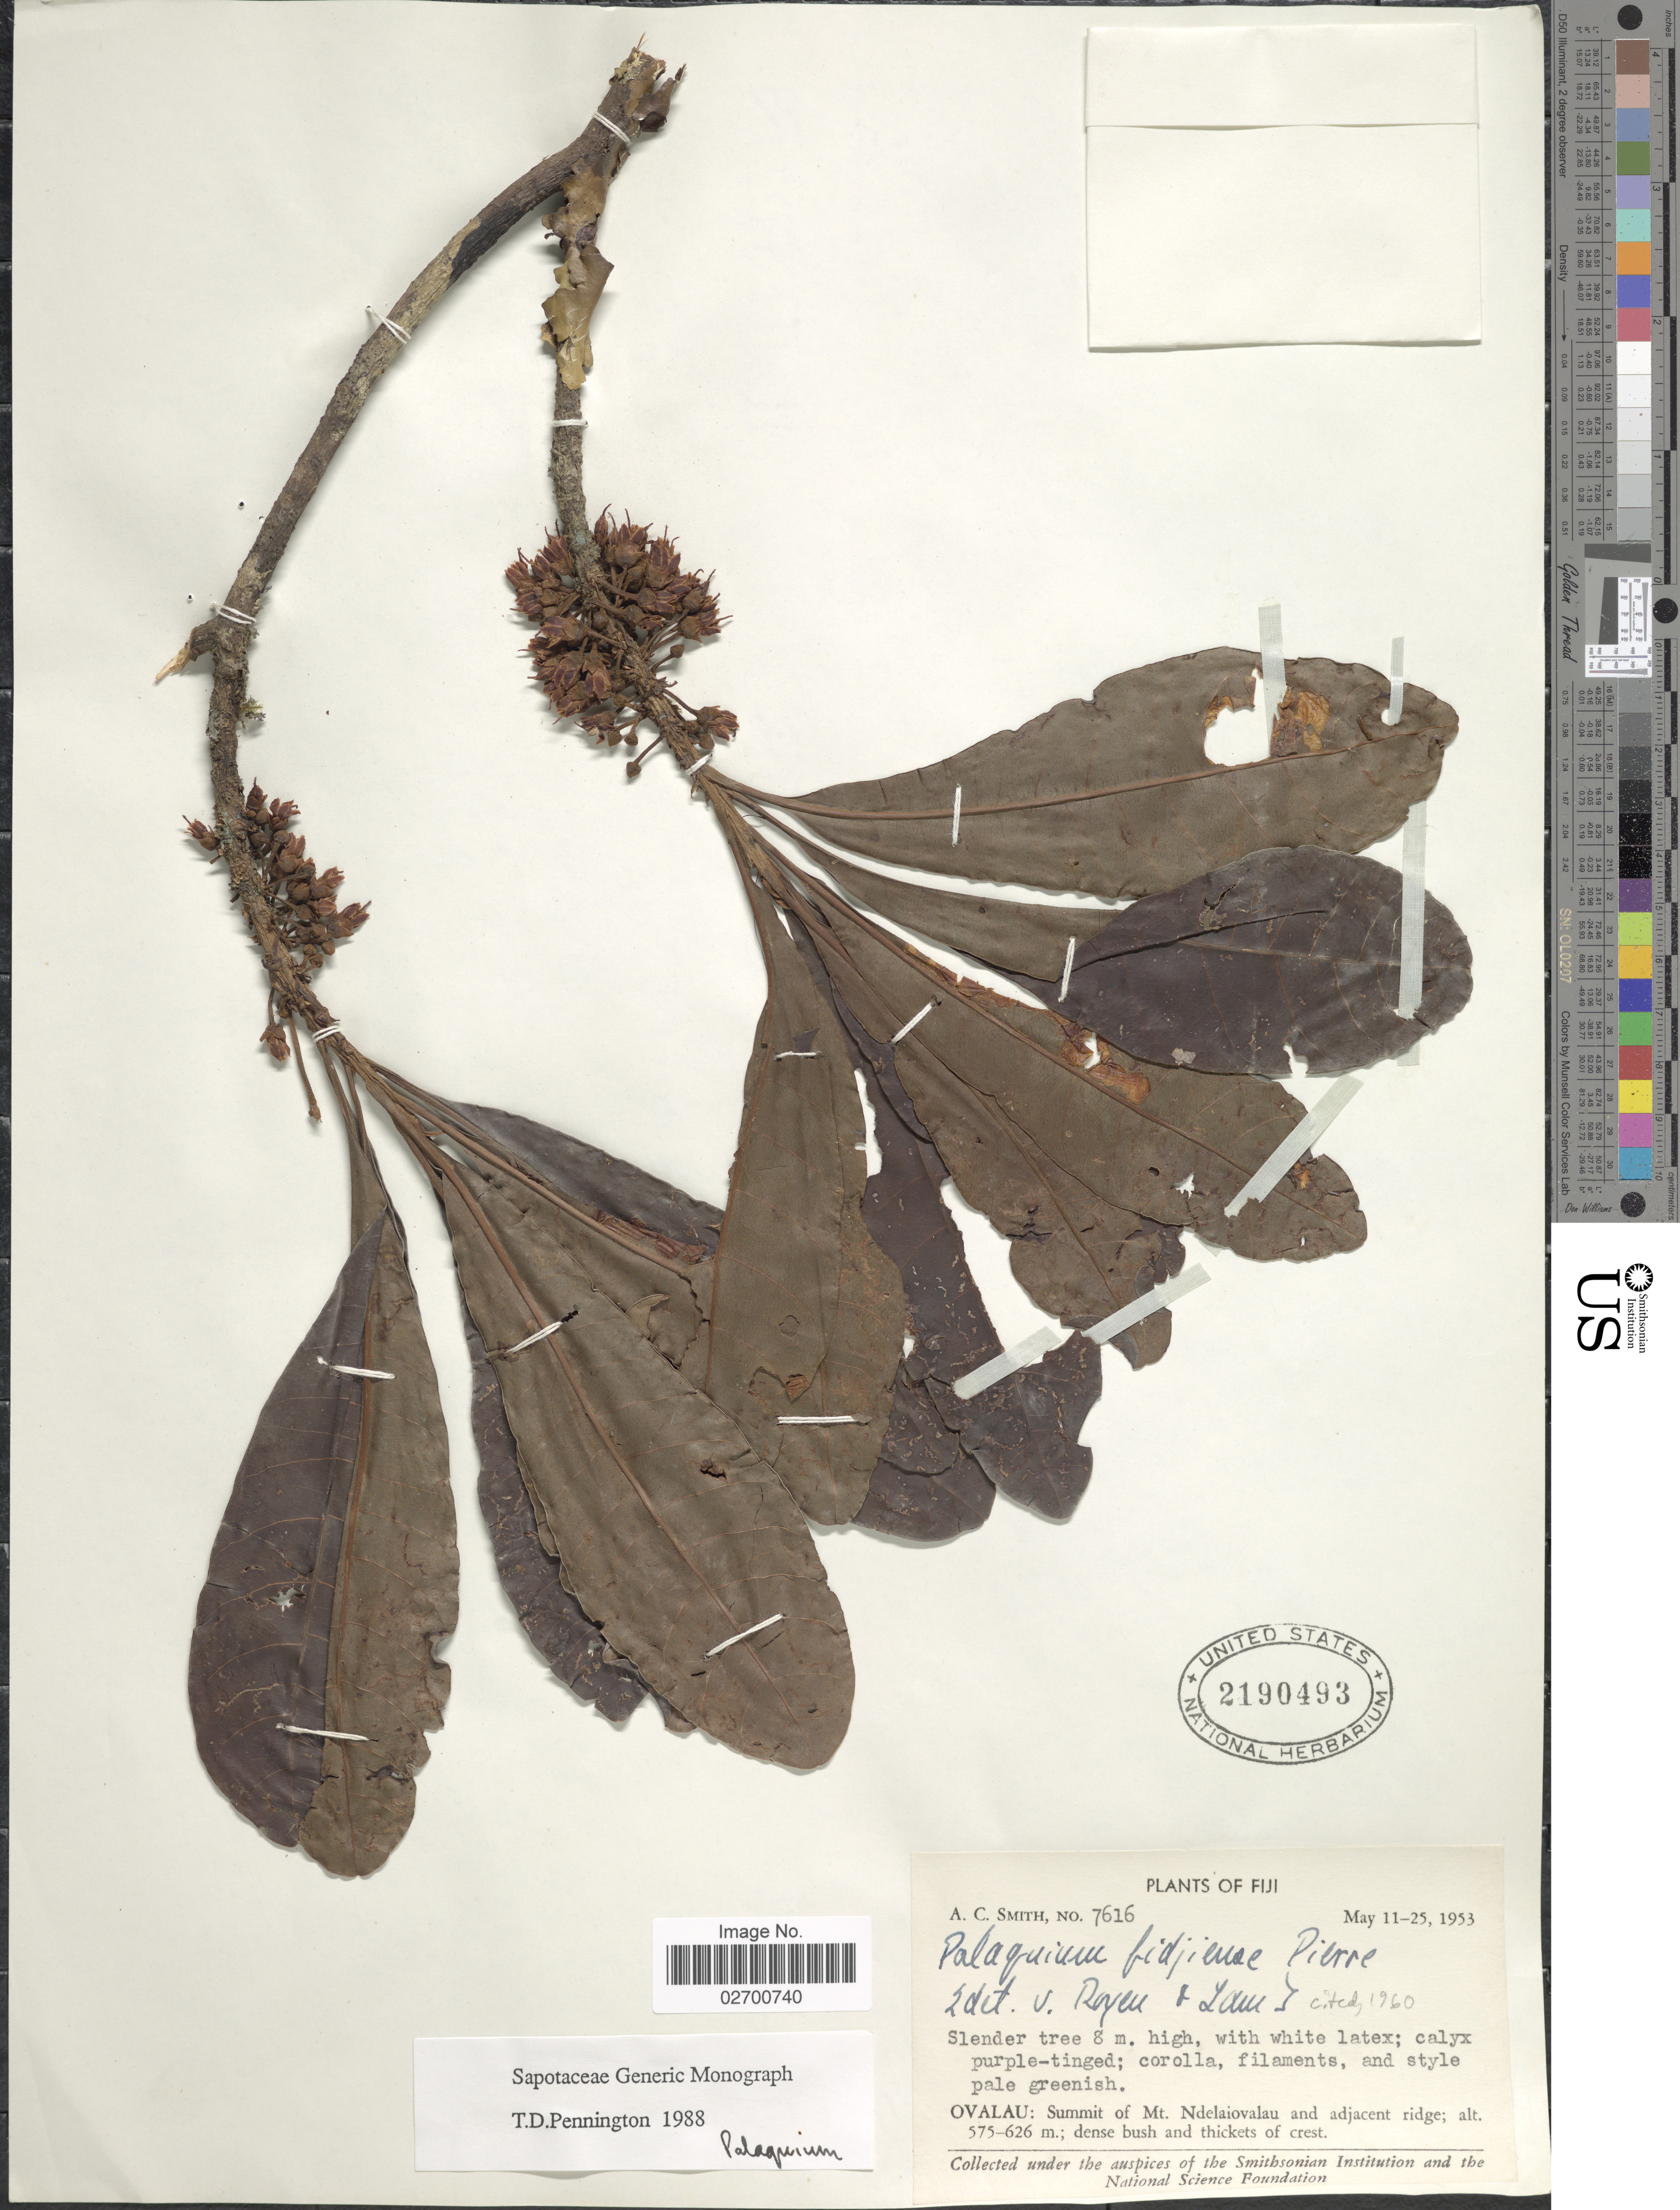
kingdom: Plantae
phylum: Tracheophyta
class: Magnoliopsida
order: Ericales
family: Sapotaceae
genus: Palaquium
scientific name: Palaquium fidjiense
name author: Pierre ex Dubard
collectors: A. C. Smith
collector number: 7616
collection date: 1953-05-11/1953-05-25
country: Fiji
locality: Ovalau: Summit of Mt. Ndelaiovalau and Adjacent ridge.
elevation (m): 575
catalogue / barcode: US 2190493